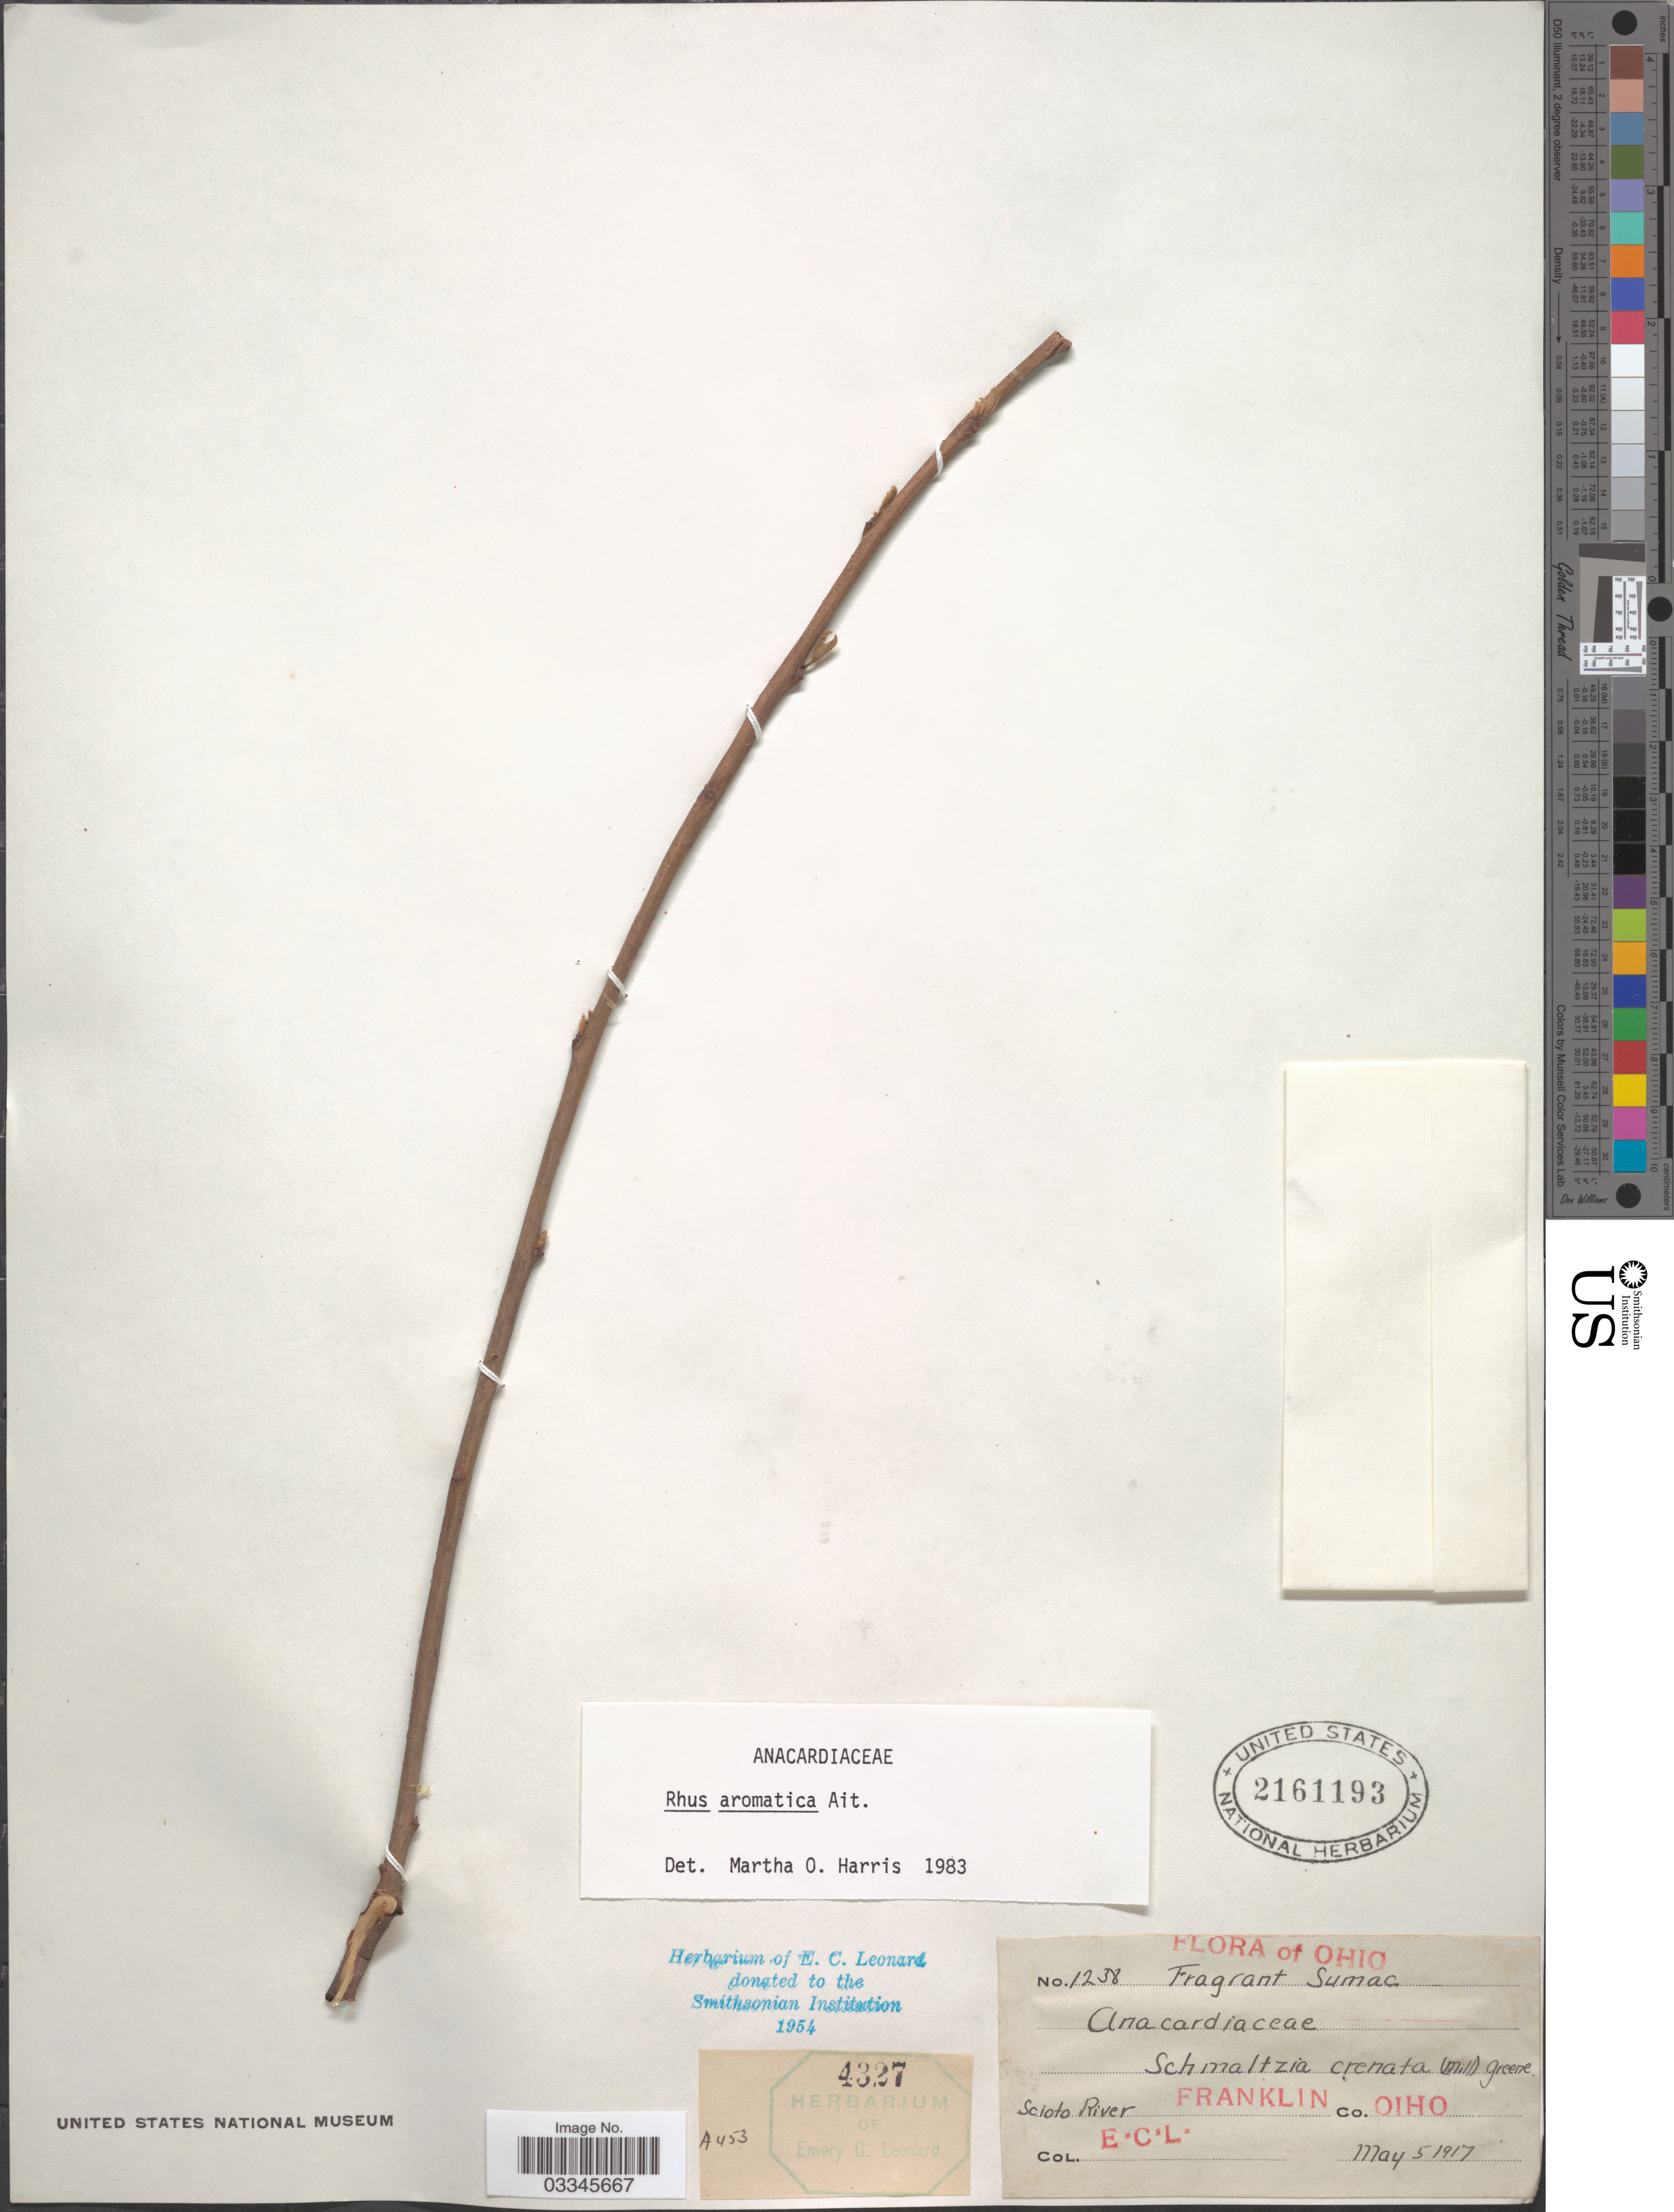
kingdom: Plantae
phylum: Tracheophyta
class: Magnoliopsida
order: Sapindales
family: Anacardiaceae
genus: Rhus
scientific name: Rhus aromatica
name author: Aiton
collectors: E. C. Leonard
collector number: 1238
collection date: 1917-05-05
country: United States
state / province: Ohio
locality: Scioto River, Franklin Co.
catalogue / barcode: US 2161193